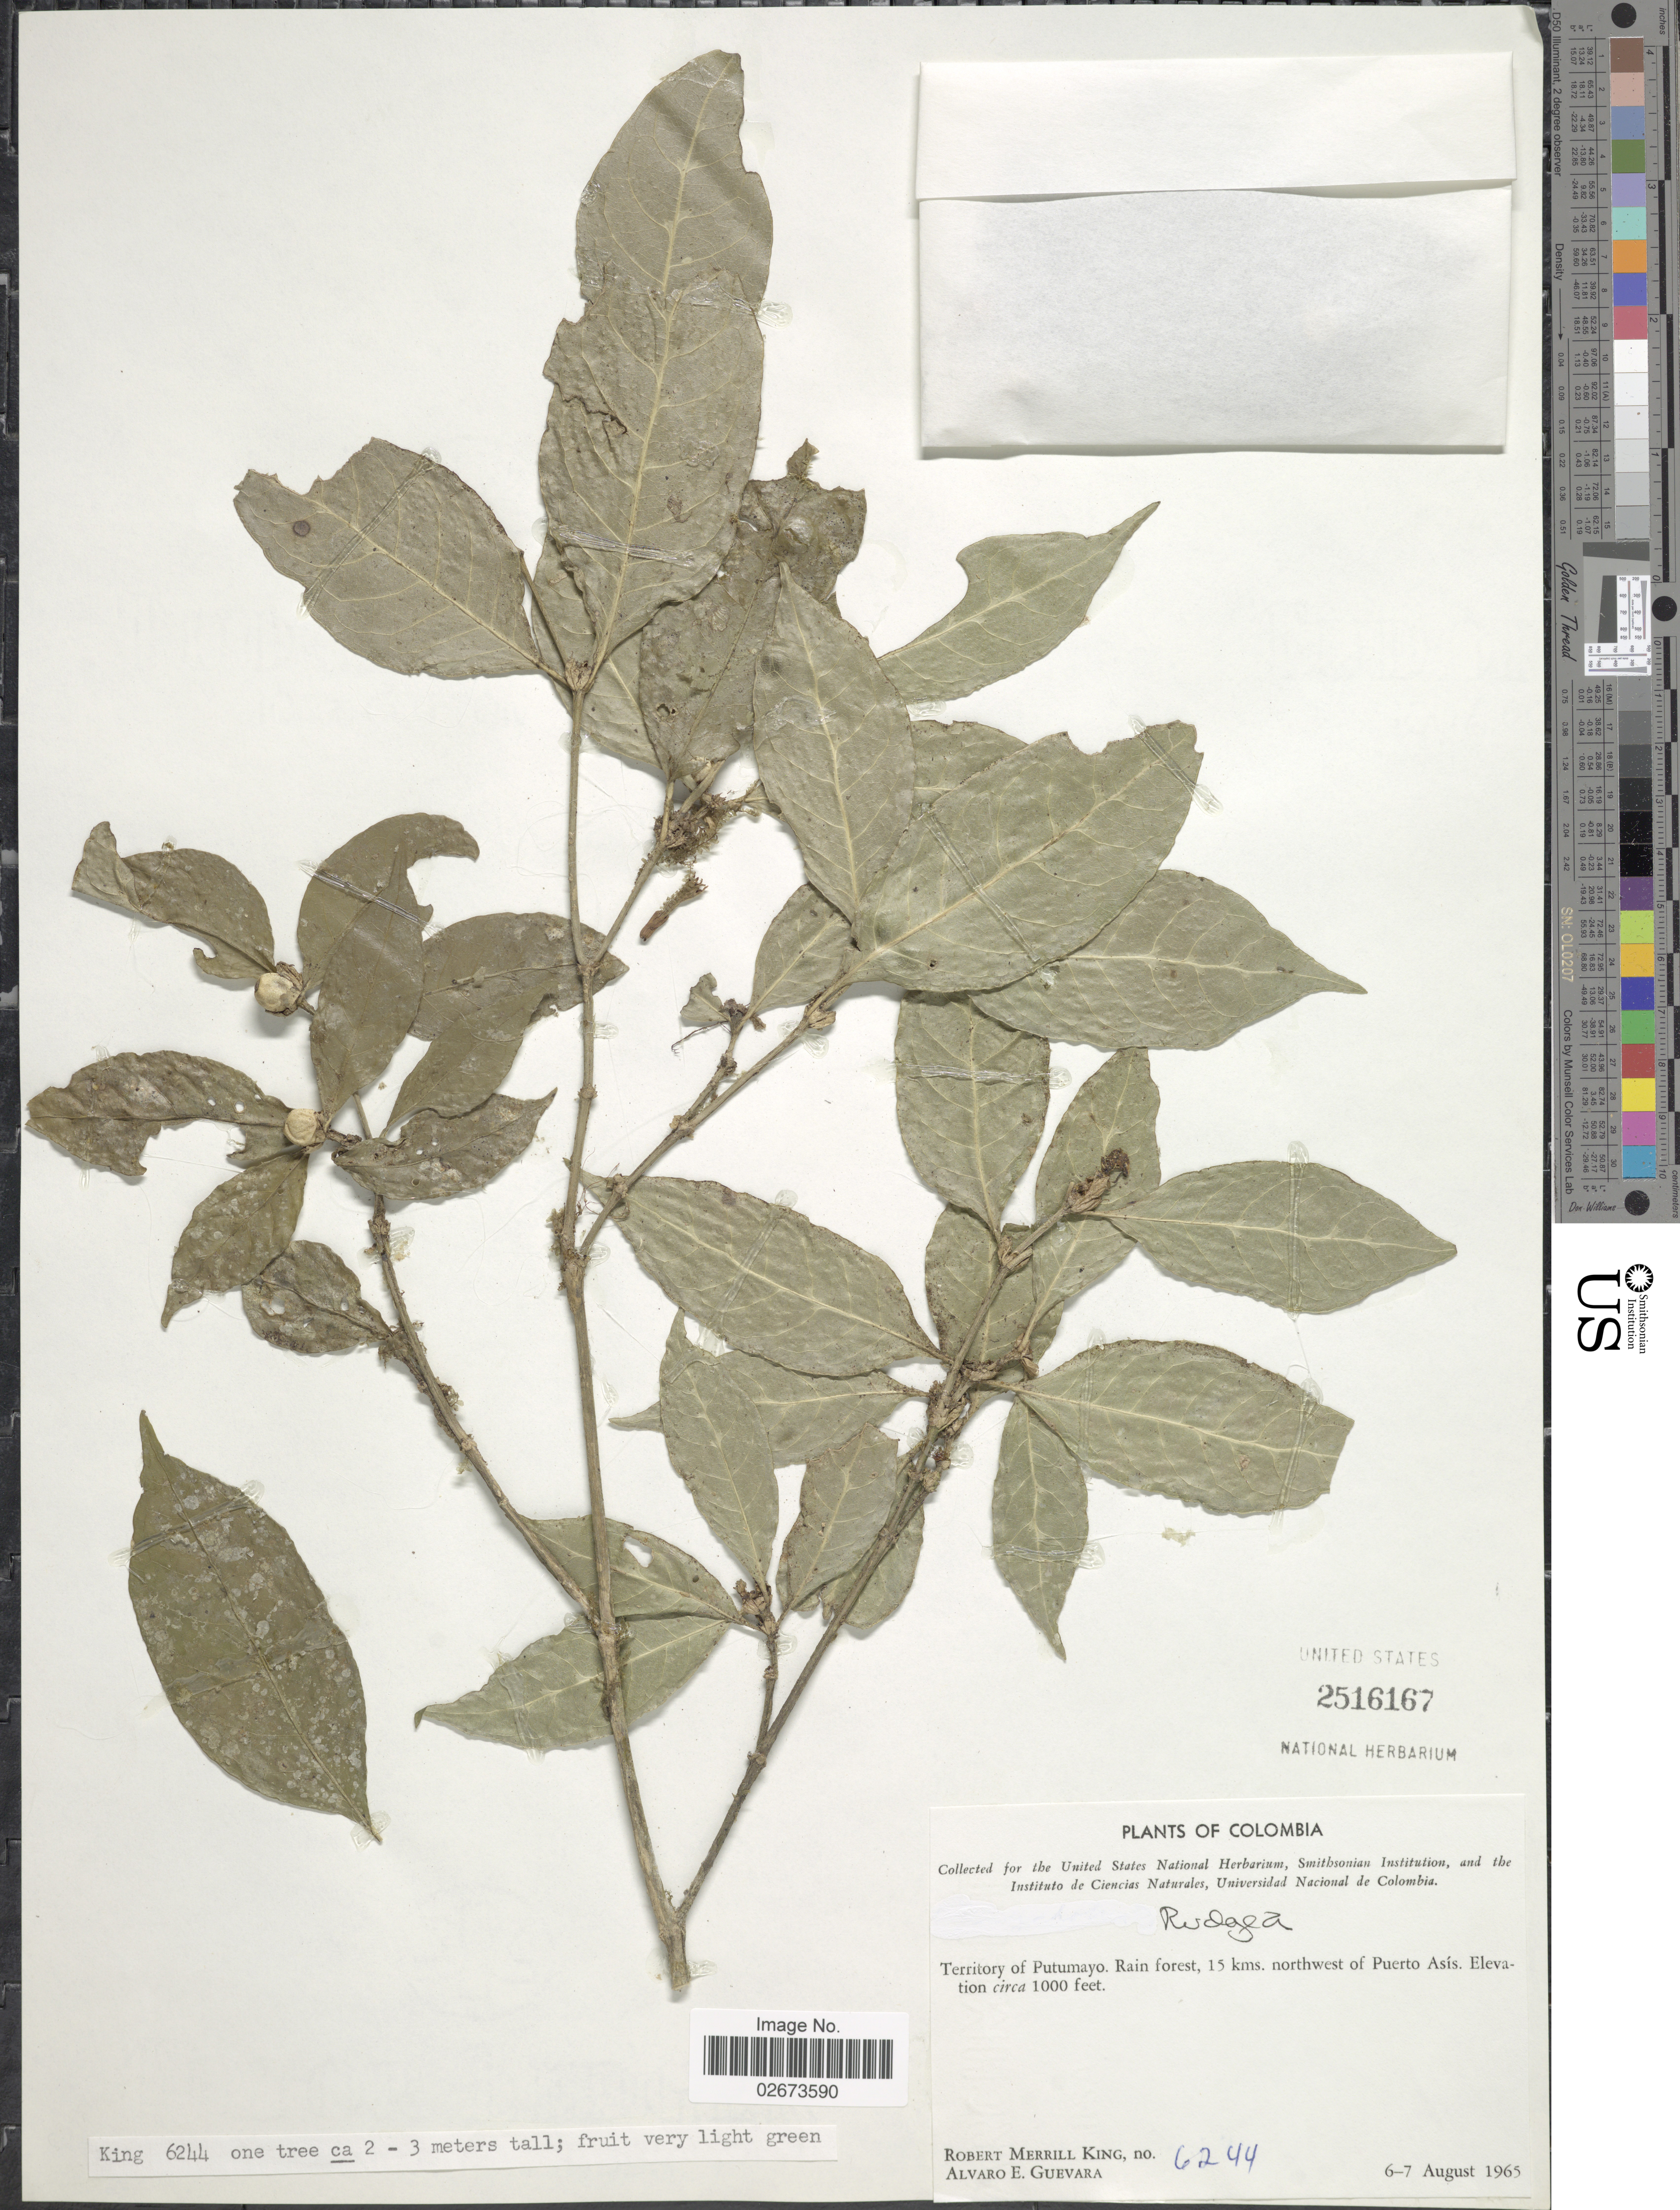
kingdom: Plantae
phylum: Tracheophyta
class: Magnoliopsida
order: Gentianales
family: Rubiaceae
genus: Rudgea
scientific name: Rudgea sp.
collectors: R. M. King & A. E. Guevara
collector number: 6244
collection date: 1965-08-06/1965-08-07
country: Colombia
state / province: Putumayo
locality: Territory of Putumayo: Rain forest, 315 kms. northwest of Puerto Asis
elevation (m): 305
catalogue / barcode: US 2516167